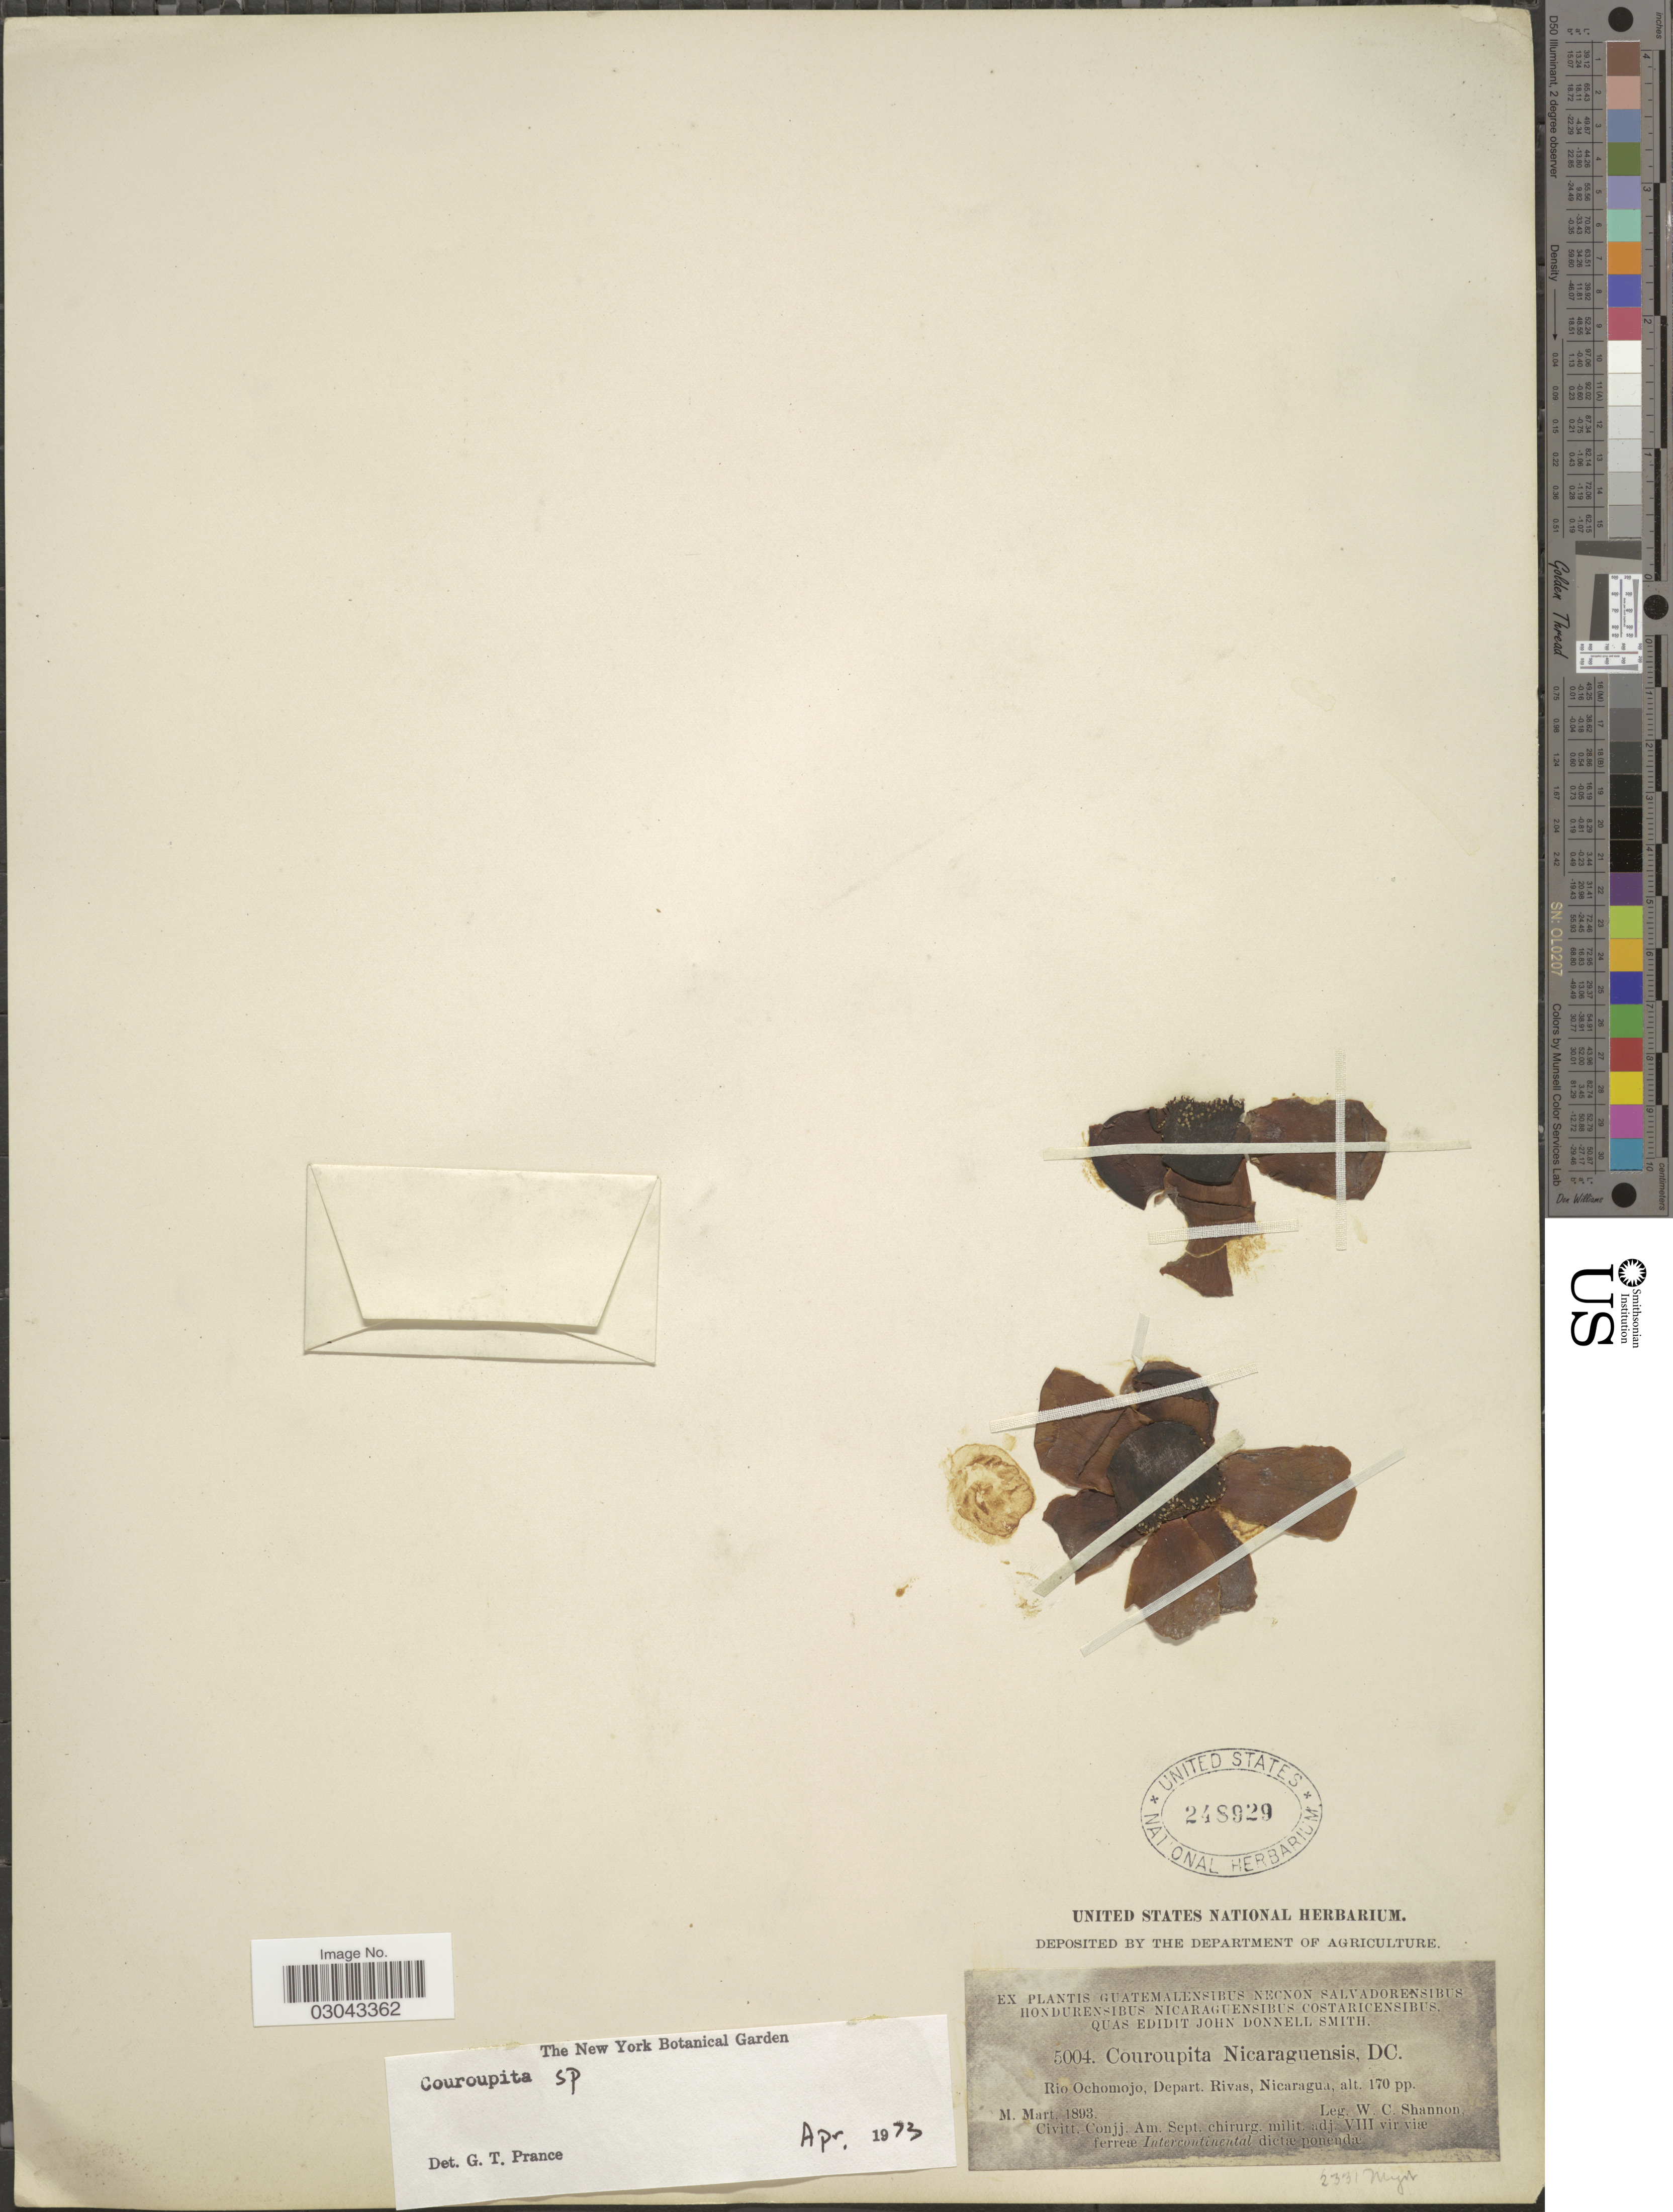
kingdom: Plantae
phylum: Tracheophyta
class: Magnoliopsida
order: Ericales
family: Lecythidaceae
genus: Couroupita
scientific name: Couroupita nicaraguarensis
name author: DC.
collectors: W. C. Shannon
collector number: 5004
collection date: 1893-03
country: Nicaragua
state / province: Rivas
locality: Rio Ochomojo, Depart. Rivas.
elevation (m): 52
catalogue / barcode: US 248929